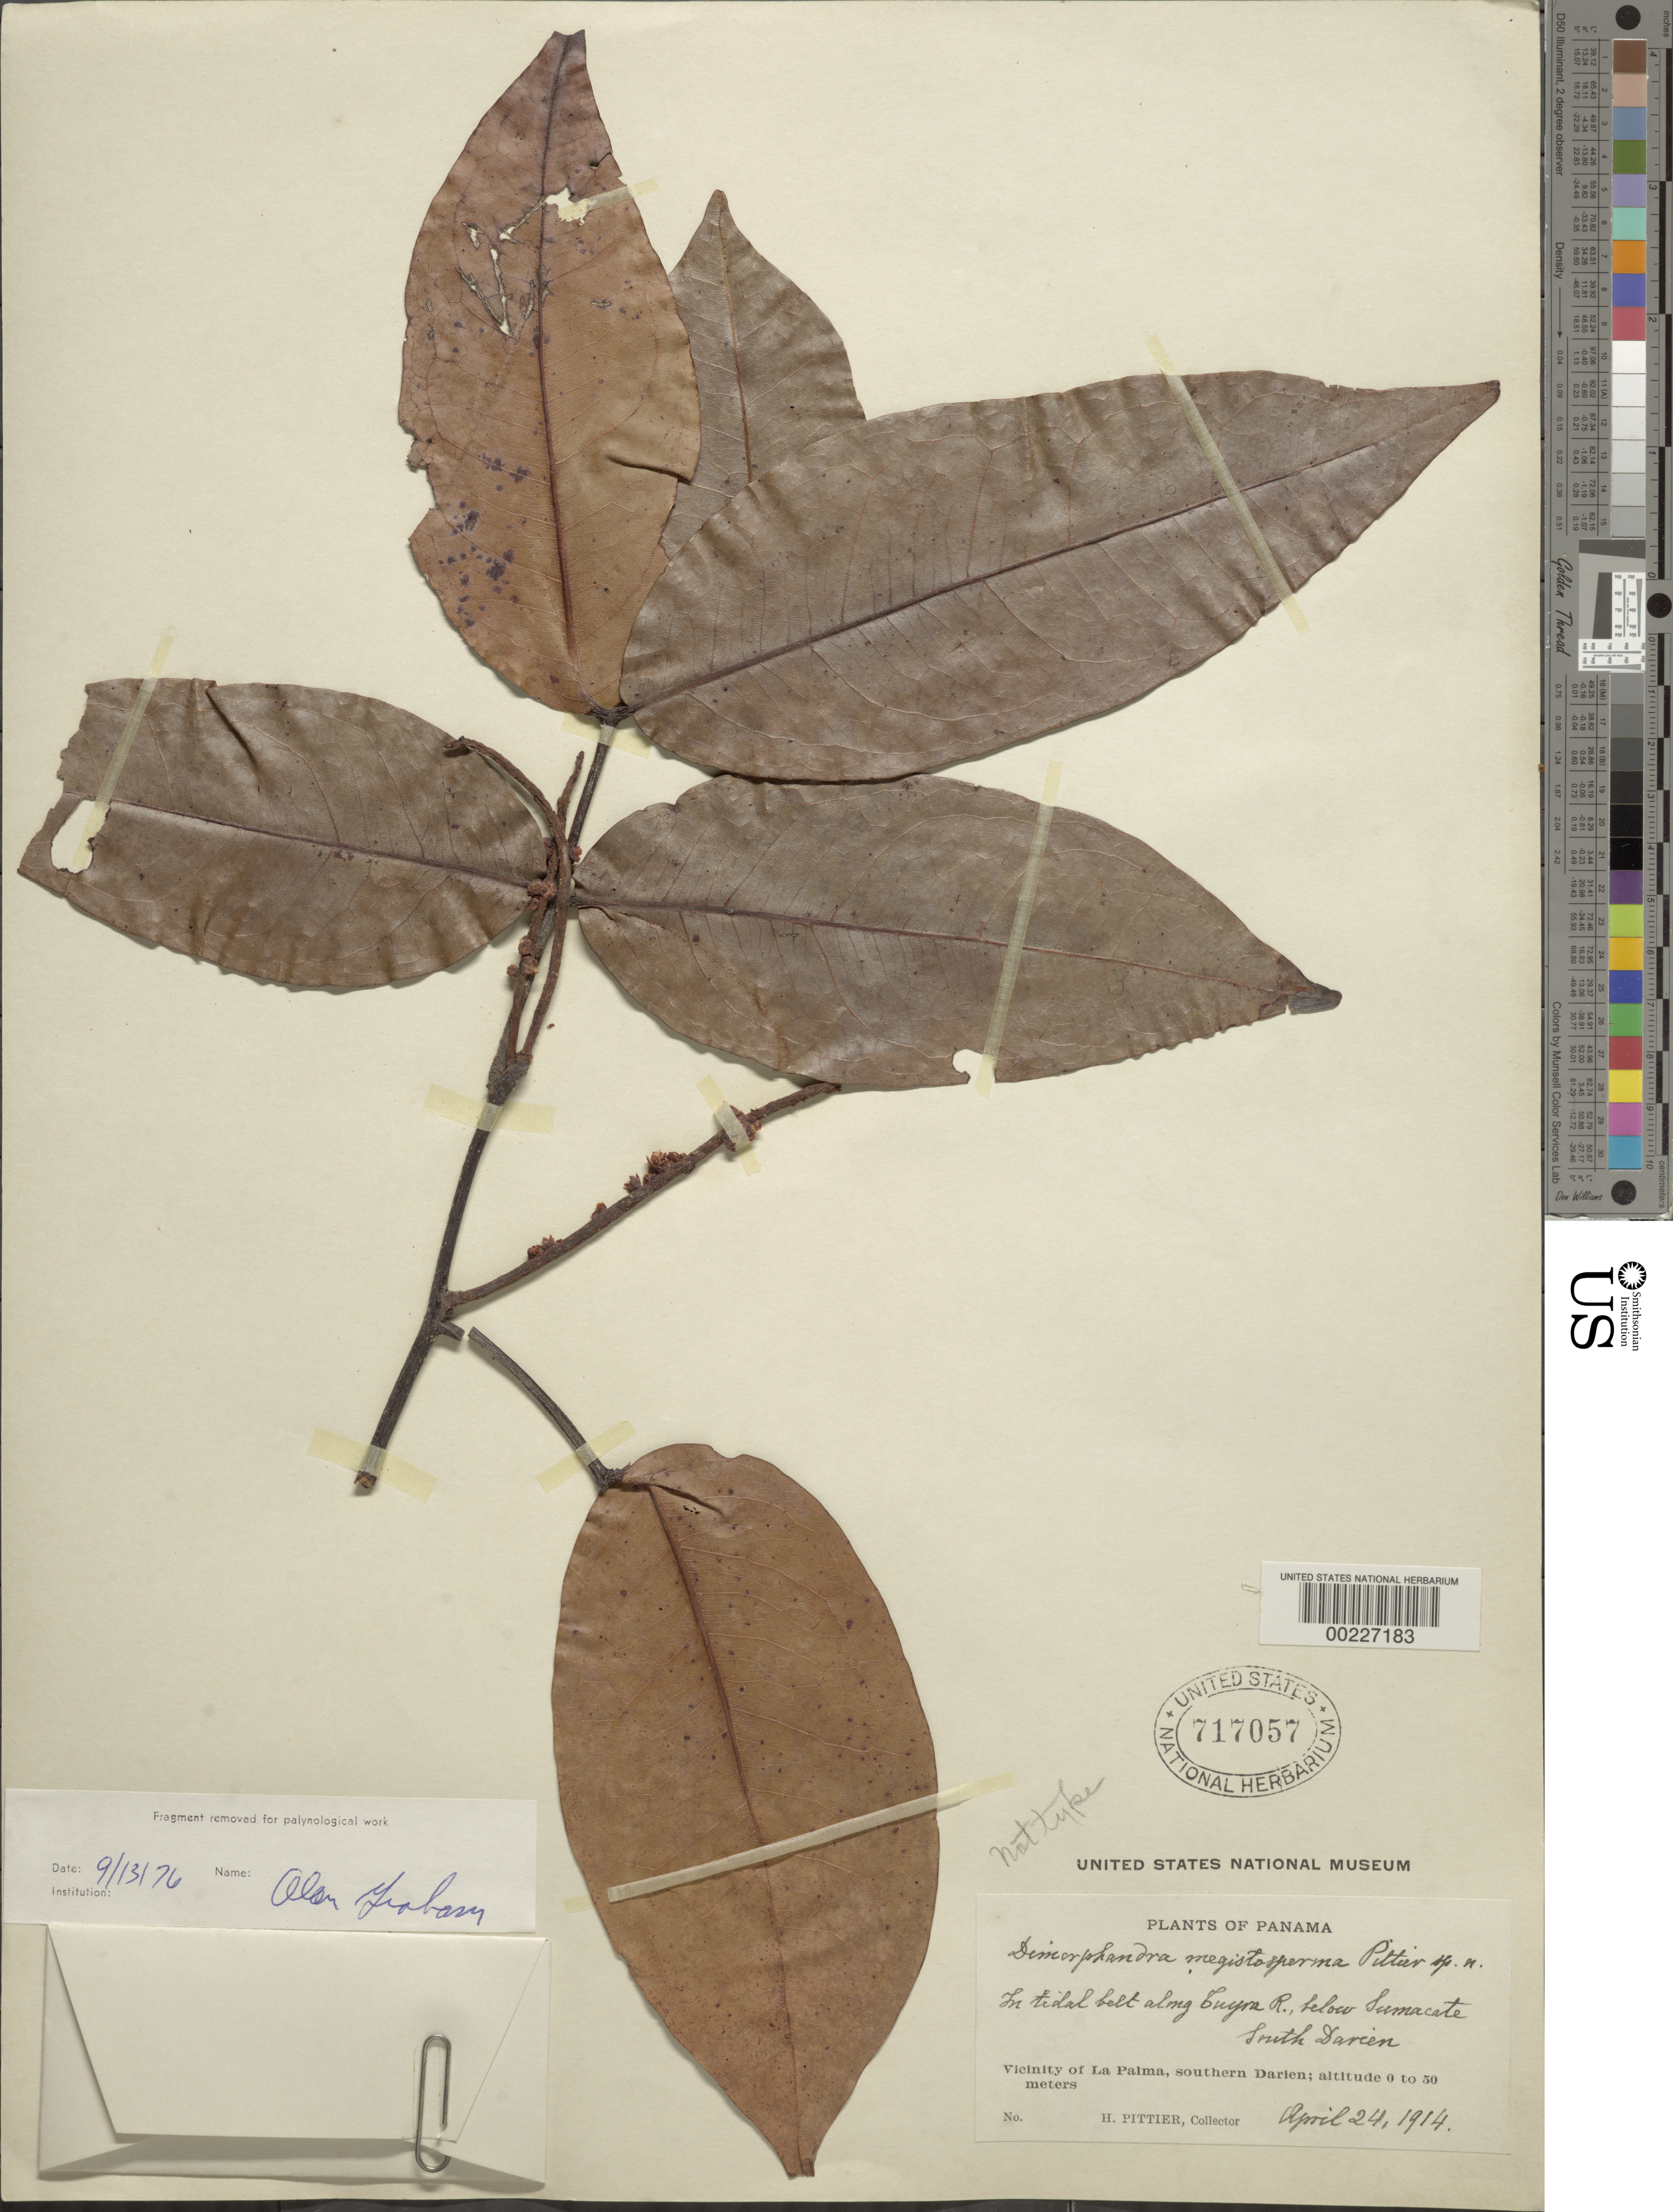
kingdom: Plantae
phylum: Tracheophyta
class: Magnoliopsida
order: Fabales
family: Fabaceae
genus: Mora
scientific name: Mora oleifera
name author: (Triana ex Hemsl.) Ducke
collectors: H. F. Pittier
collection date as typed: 24 Apr 1914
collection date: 1914-04-24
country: Panama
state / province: Darién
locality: In tidal belt along Cuyra River below Sumacate, south Darien; vicinity of La Palma, southern Darien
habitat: Tidal belt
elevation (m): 0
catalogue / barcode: US 717057